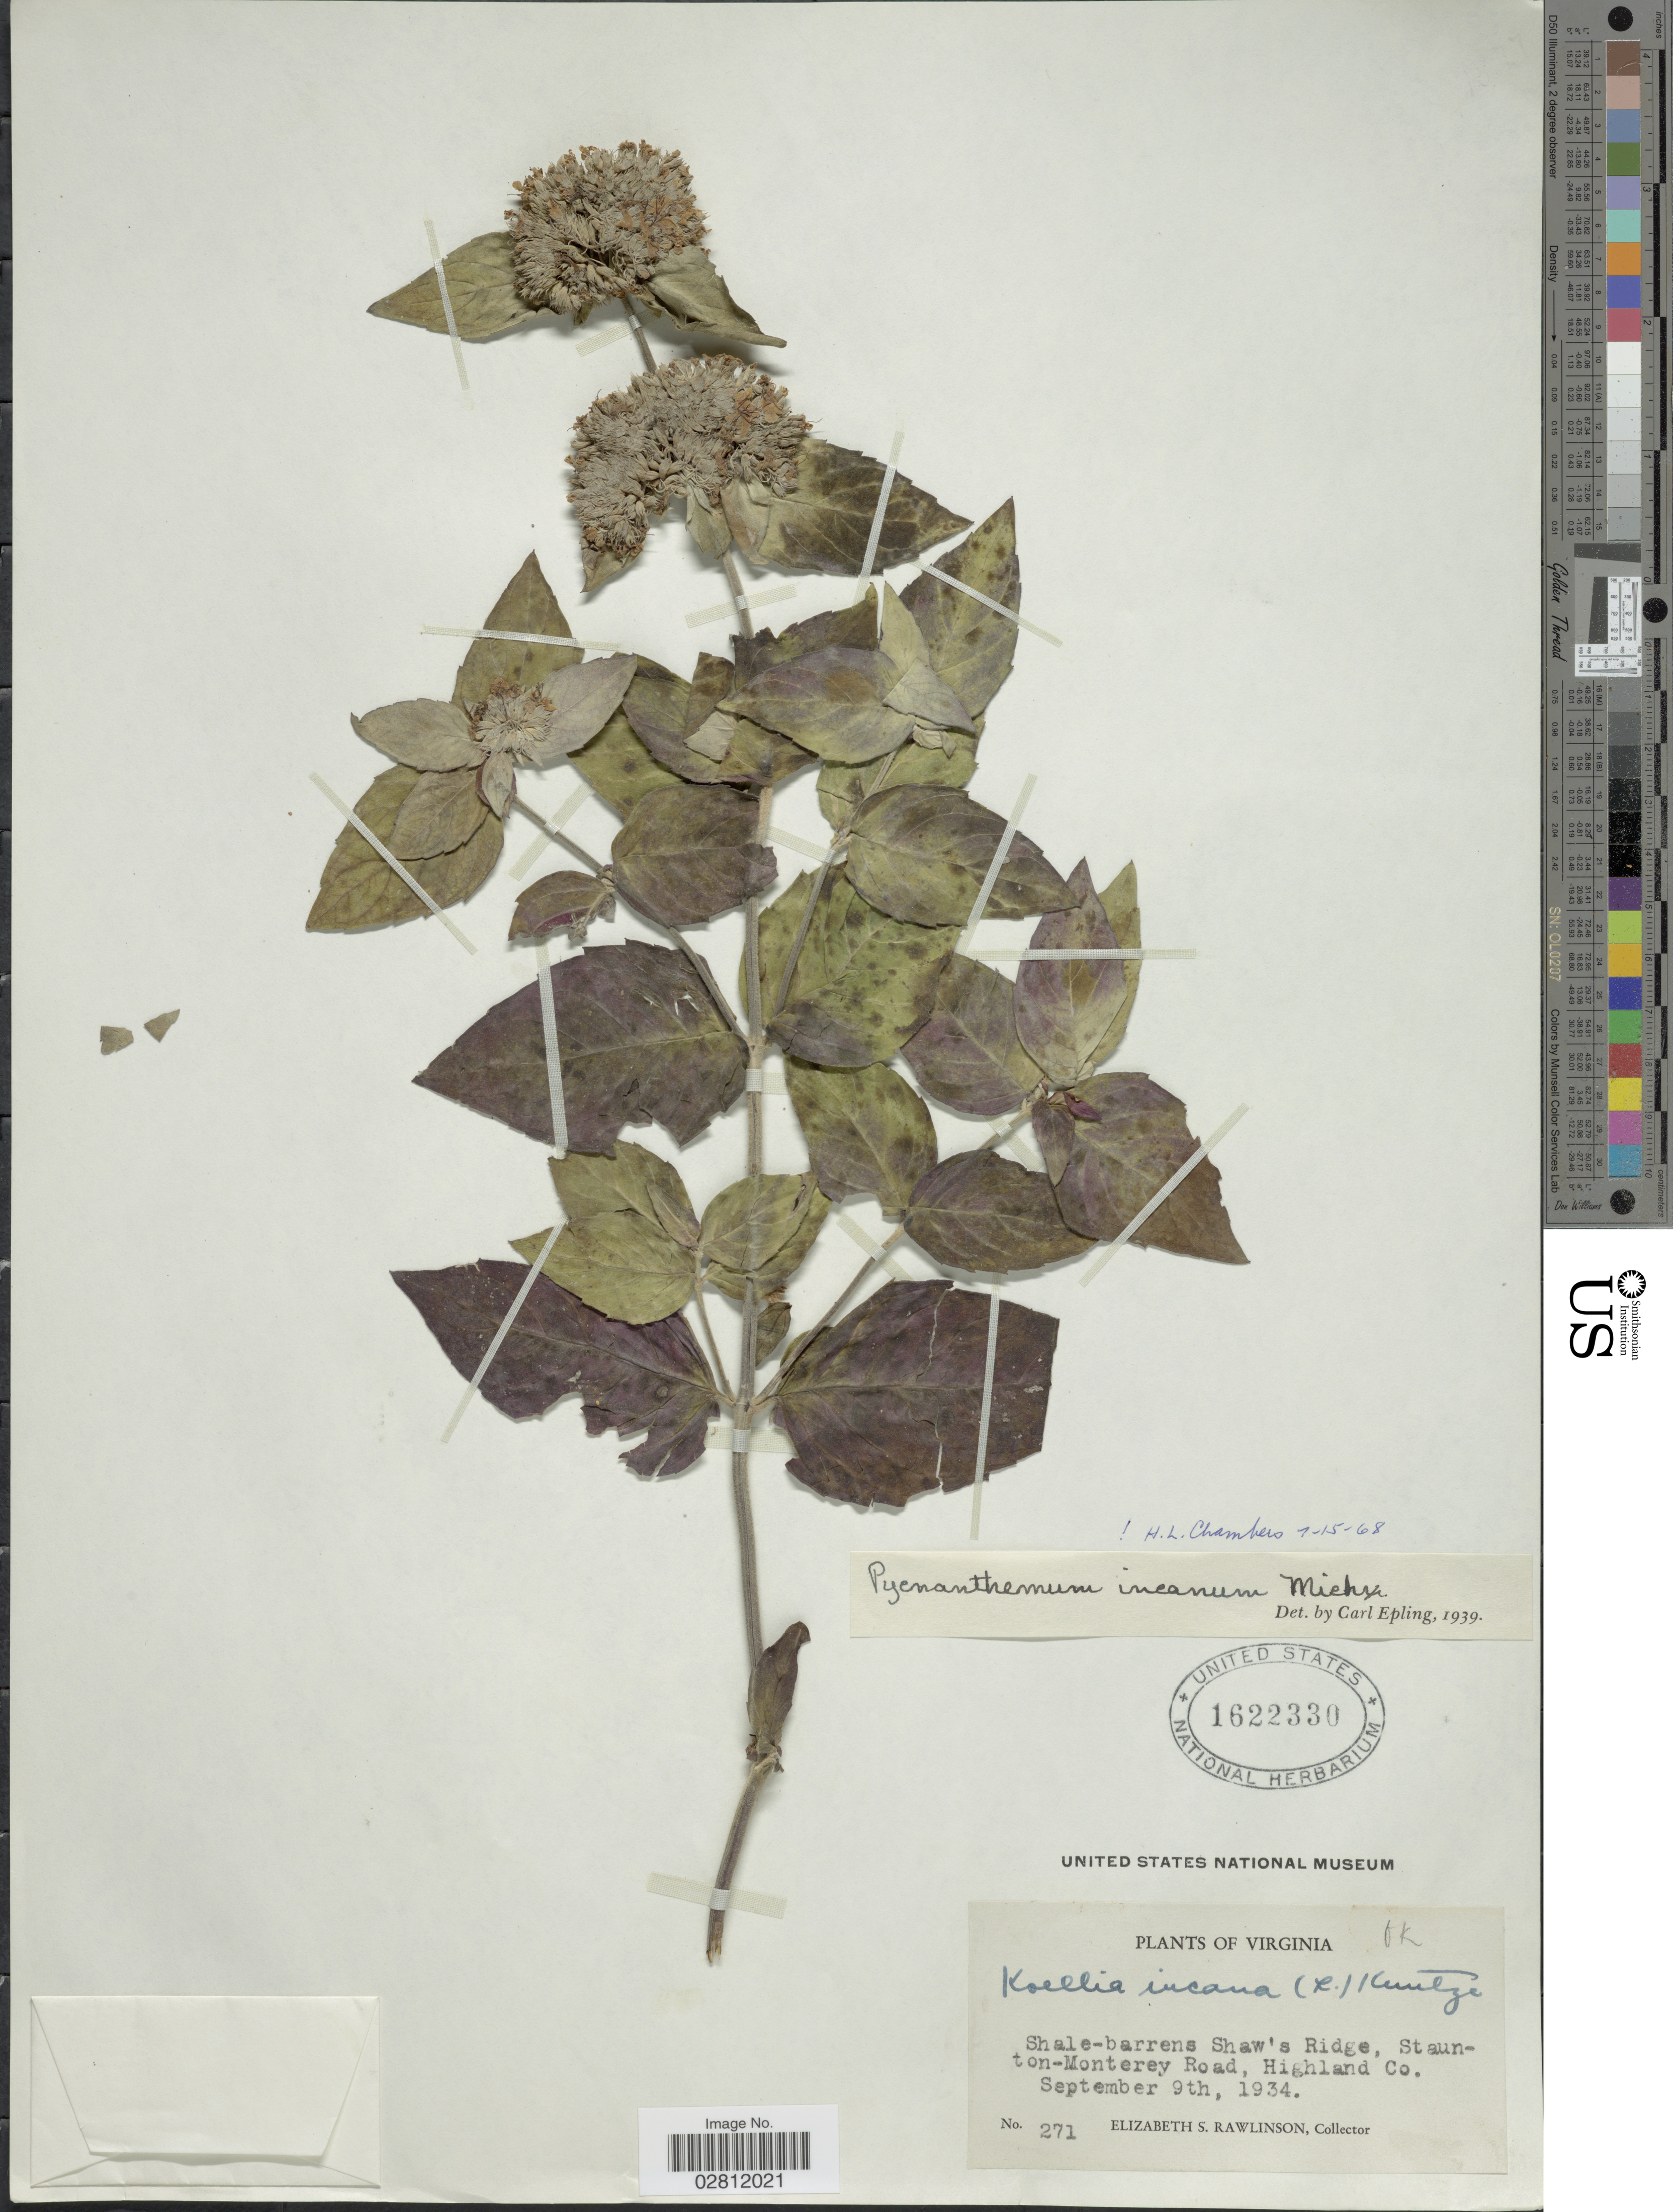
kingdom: Plantae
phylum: Tracheophyta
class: Magnoliopsida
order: Lamiales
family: Lamiaceae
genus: Pycnanthemum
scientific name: Pycnanthemum incanum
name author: (L.) Michx.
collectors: E. S. Rawlinson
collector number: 271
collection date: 1934-09-09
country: United States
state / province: Virginia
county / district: Highland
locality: Shale-barrens Shaw's Ridge, Staunton-Monterey Road,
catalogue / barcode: US 1622330